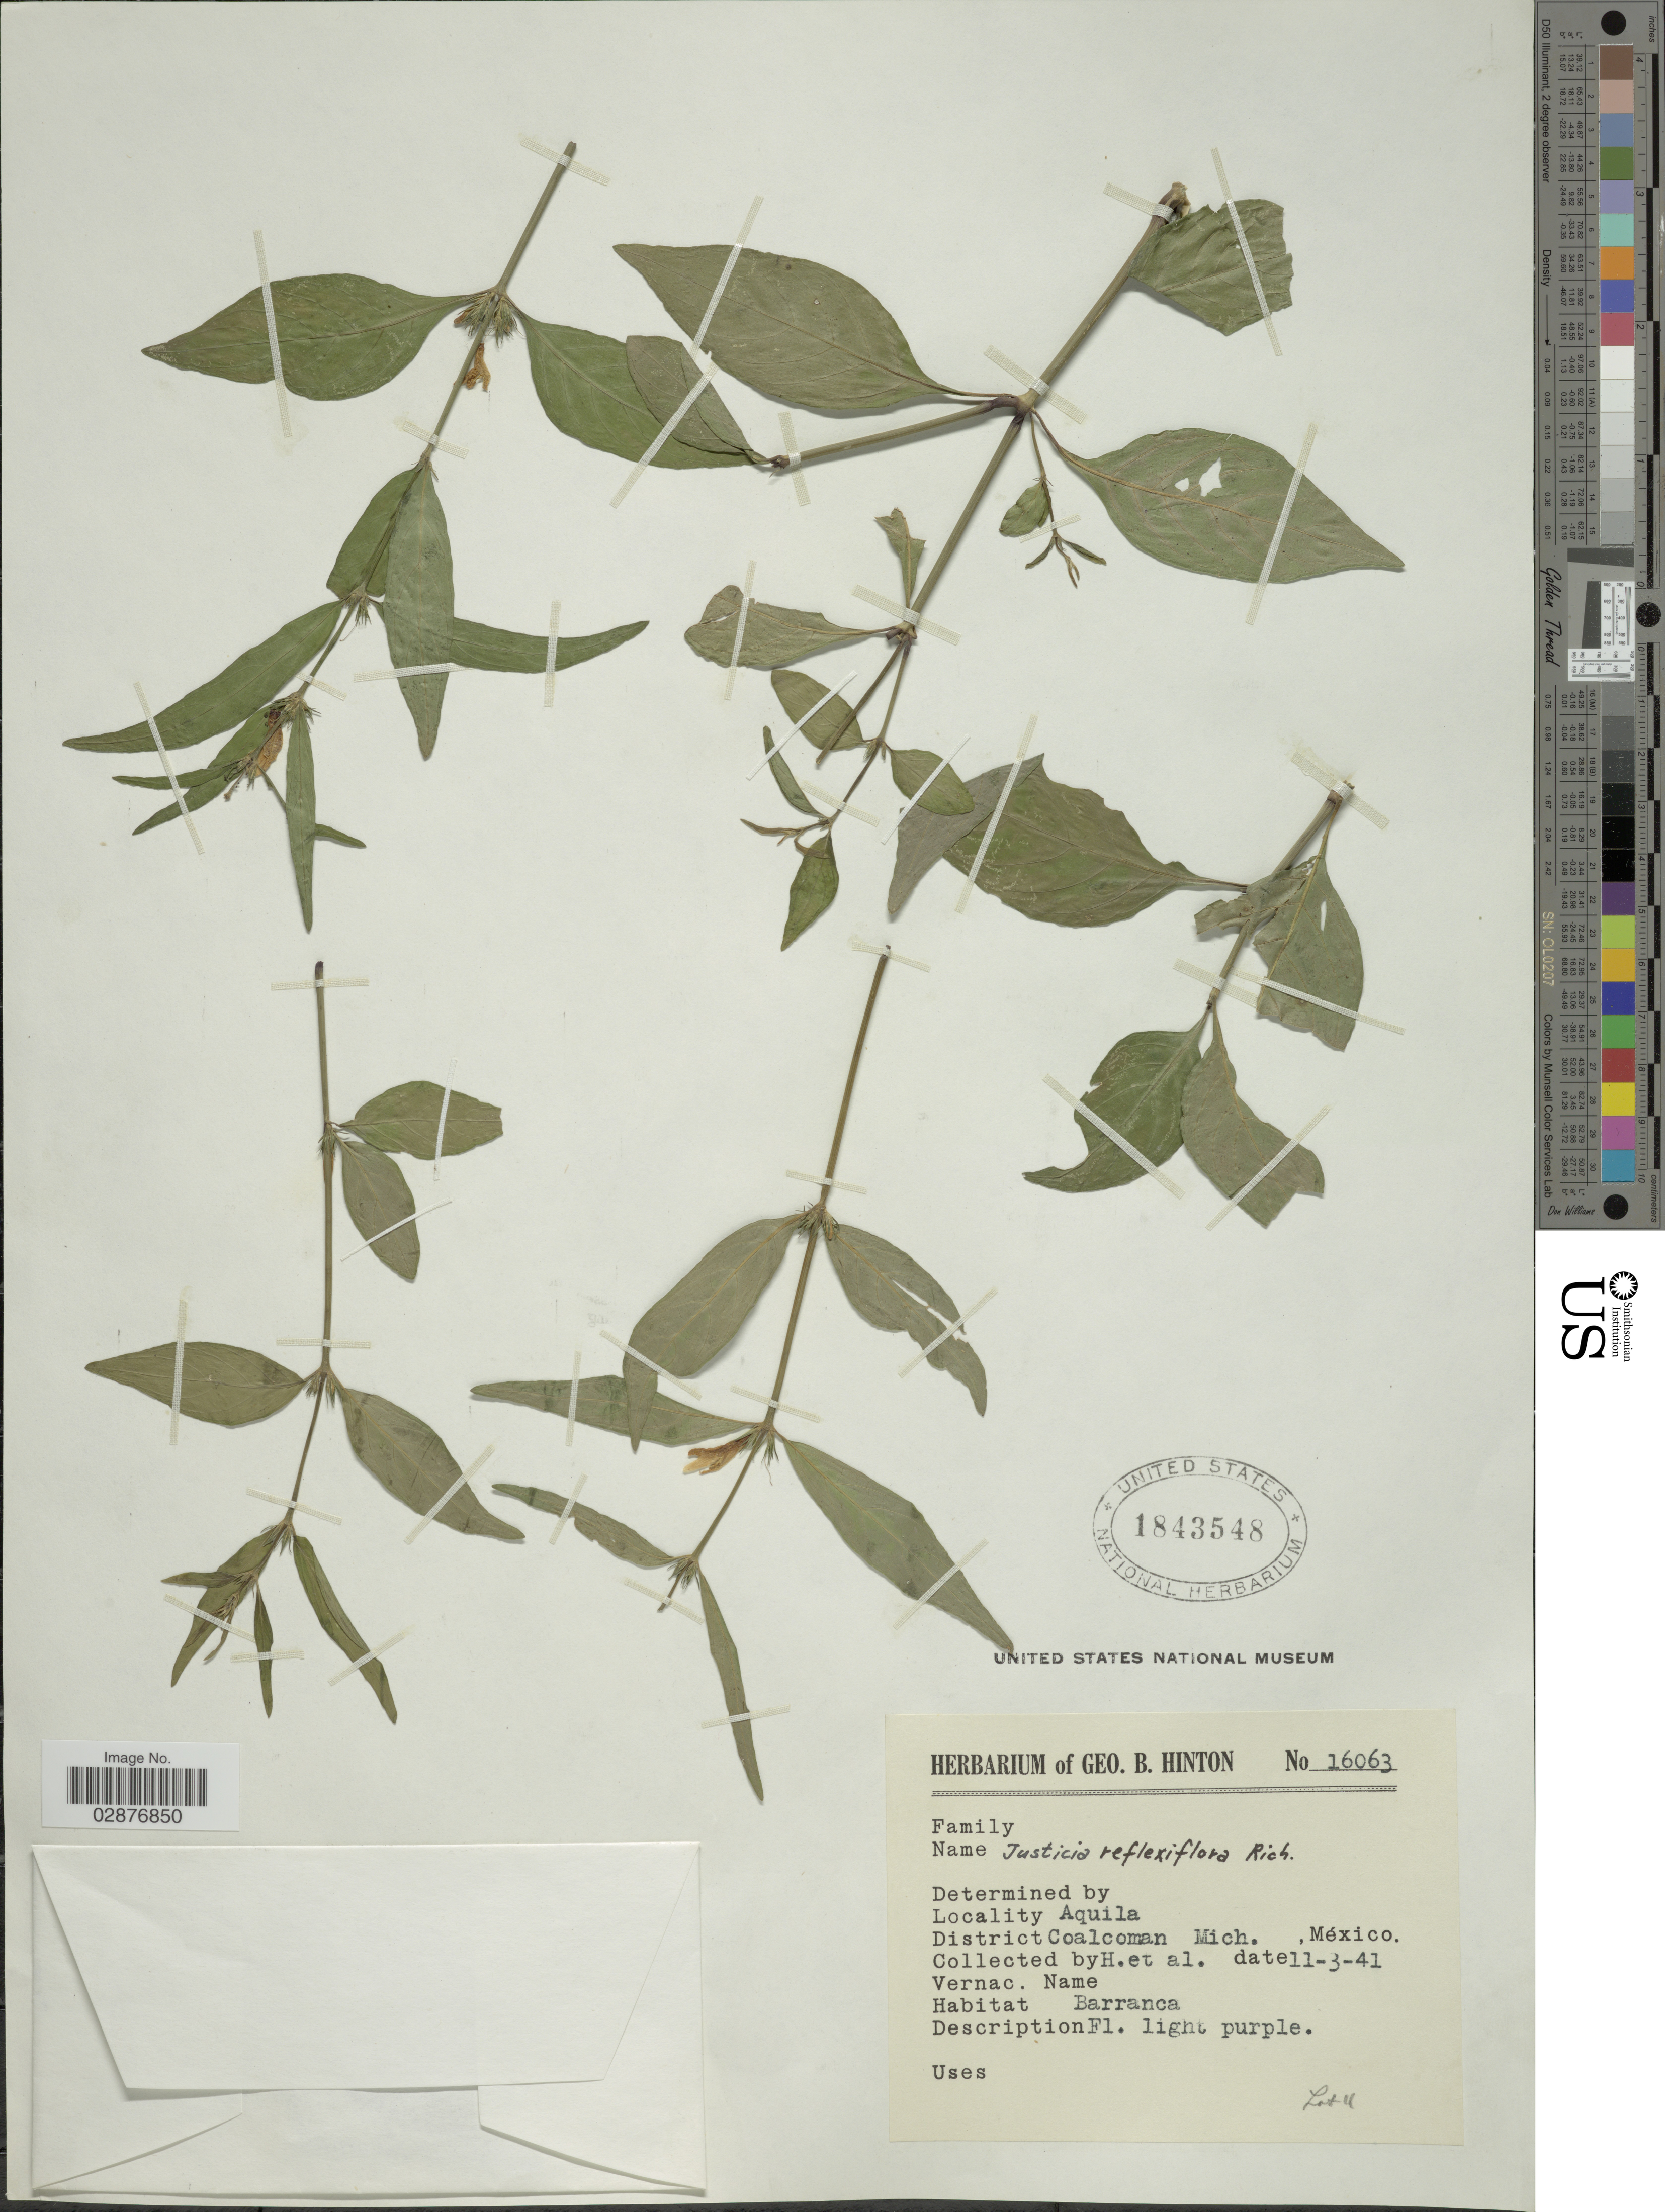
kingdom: Plantae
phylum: Tracheophyta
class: Magnoliopsida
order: Lamiales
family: Acanthaceae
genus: Justicia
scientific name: Justicia periplocifolia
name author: Jacq.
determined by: Fisher, Amanda, (LOB), California State University, Long Beach (UNITED STATES)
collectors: G. B. Hinton & et al.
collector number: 16063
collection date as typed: Transcribed d/m/y: 11/3/41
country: Mexico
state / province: Michoacán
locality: Aquila, District Coalcoman.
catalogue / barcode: US 1843548